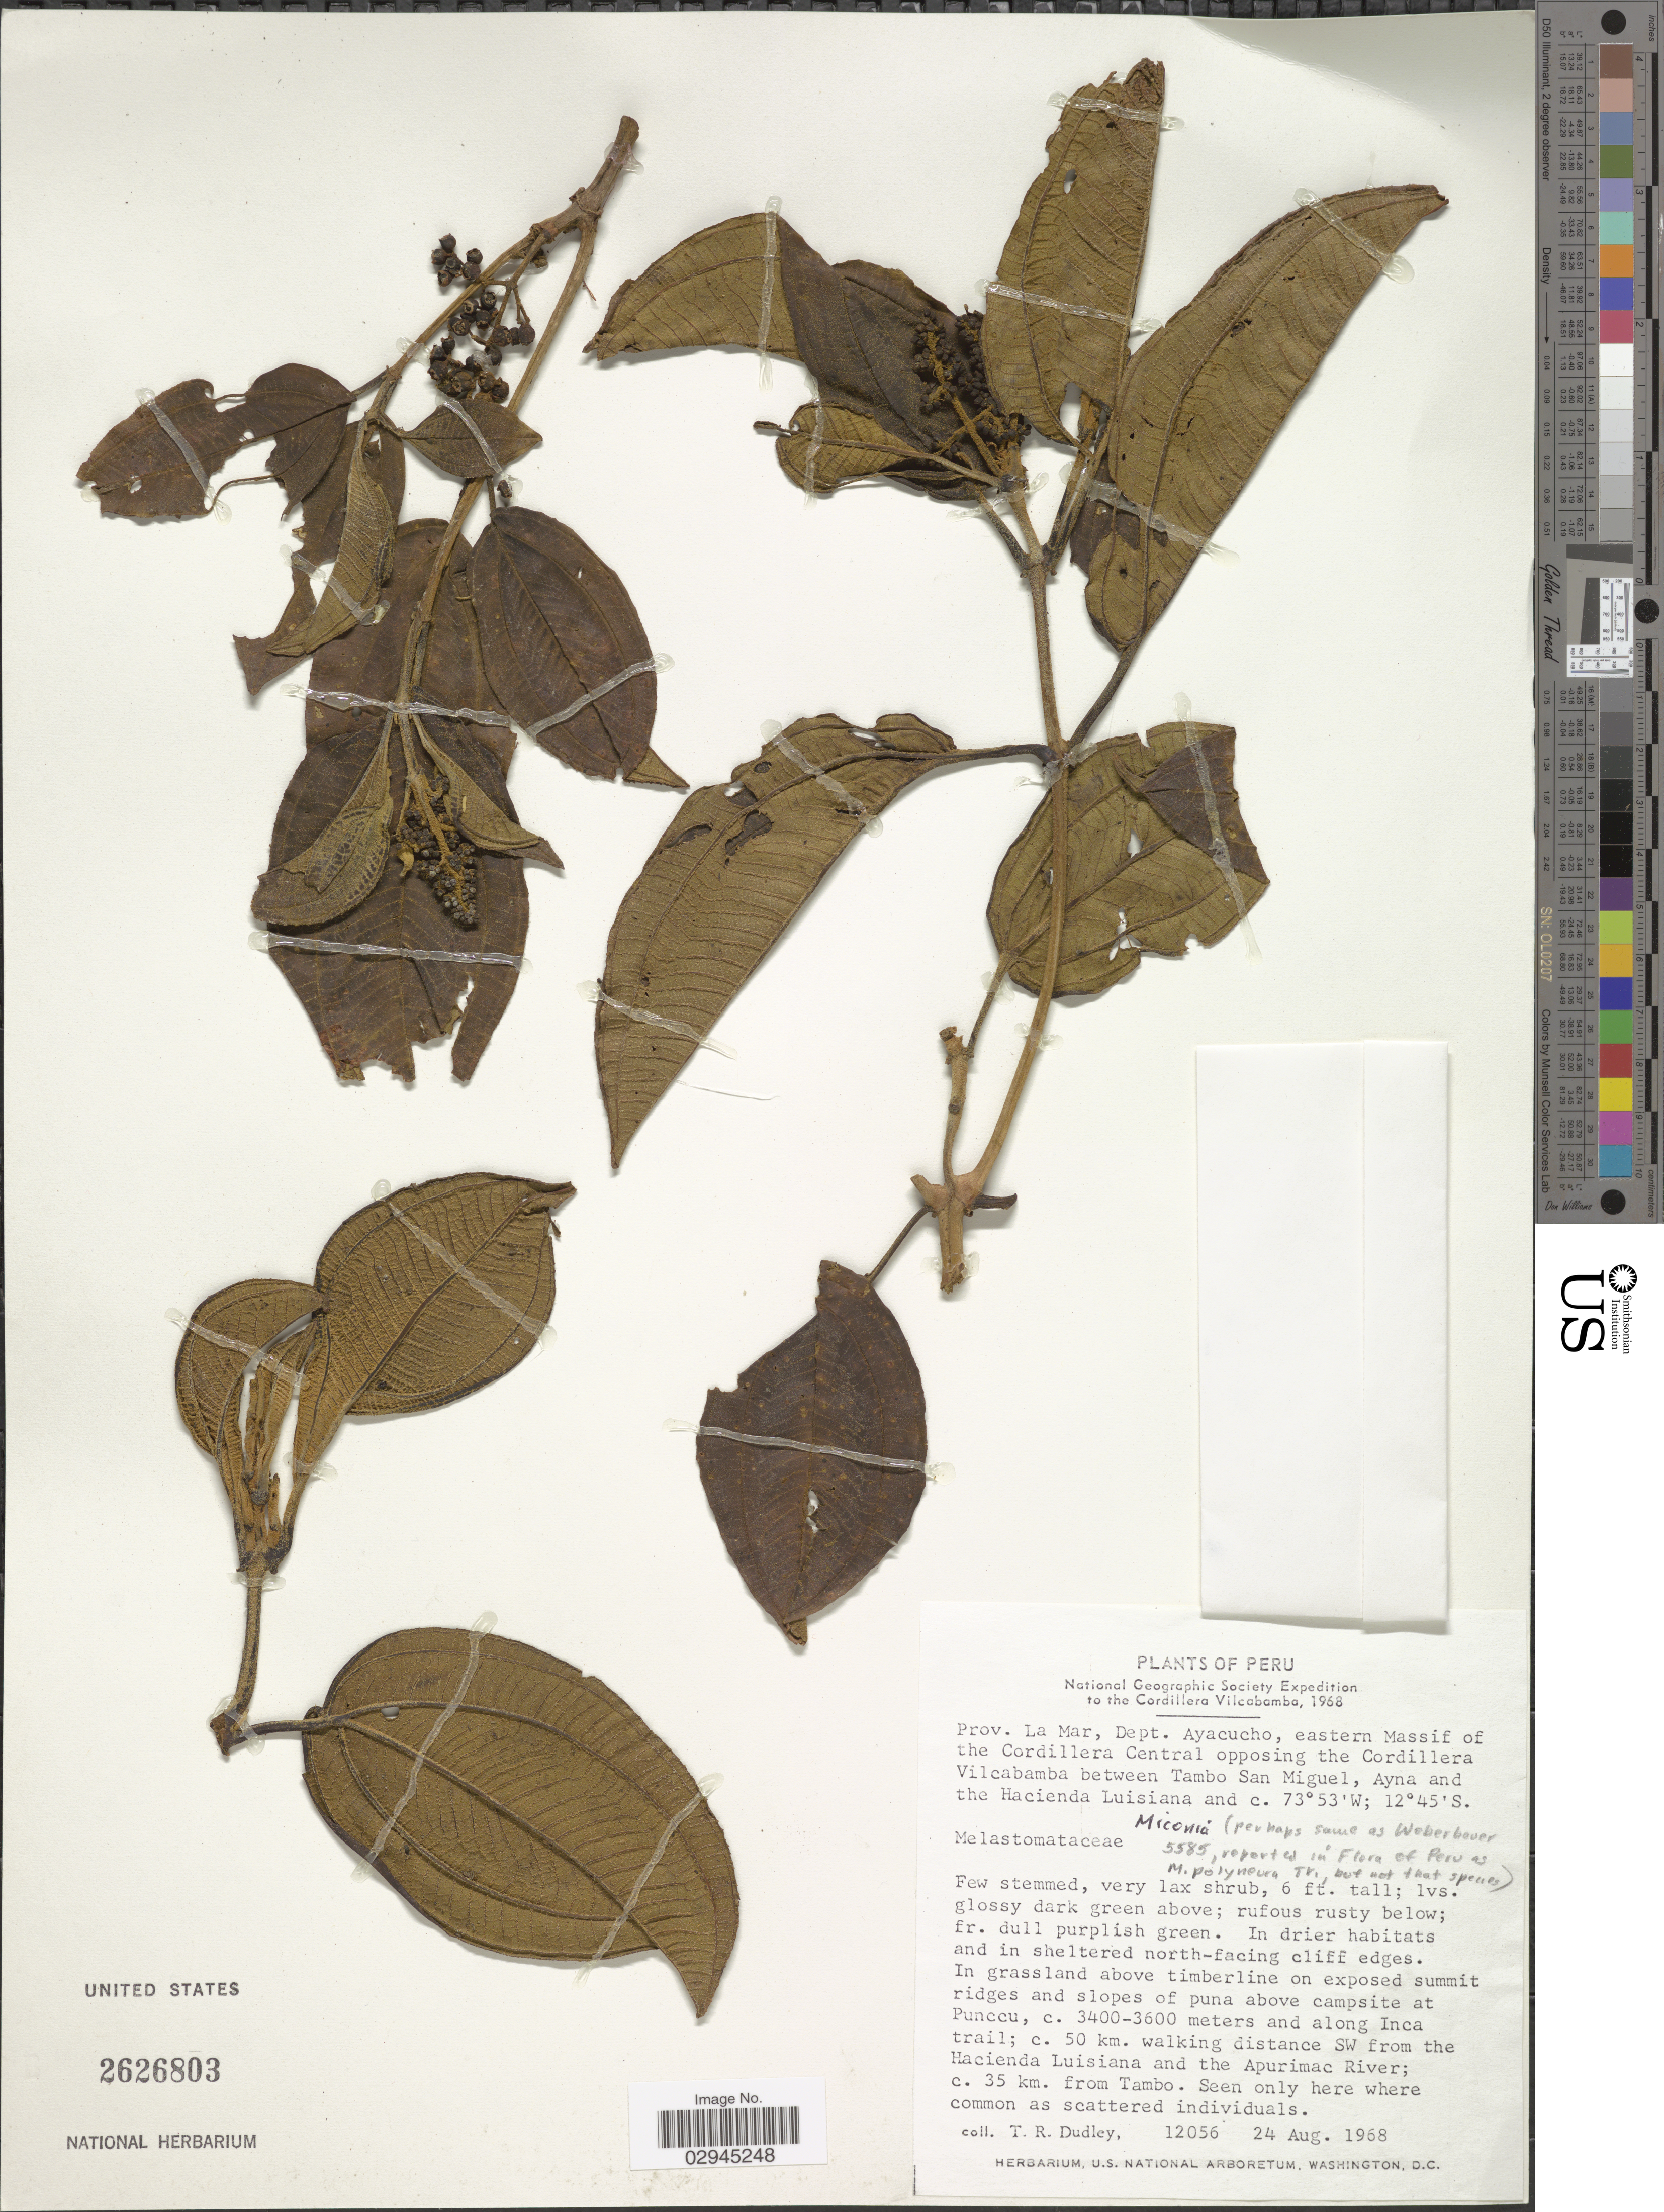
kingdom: Plantae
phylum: Tracheophyta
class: Magnoliopsida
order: Myrtales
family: Melastomataceae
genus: Miconia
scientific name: Miconia sp.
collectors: T. R. Dudley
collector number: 12056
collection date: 1968-08-24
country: Peru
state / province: Ayacucho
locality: Cordillera Vilcabamba. Prov. La Mar, Dept. Ayacucho, eastern Massif of the Cordillera Central opposing the Cordillera Vilcabamba between Tambo San Miguel, Ayna and the Hacienda Luisiana. In grassland above timberline on exposed summit ridges and slopes of puna above campsite at Punccu, and along Inca trail; c.50 km. walking distance SW from the Hacienda Luisiana and the Apurimac River; c. 35 km. from Tambo.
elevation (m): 3400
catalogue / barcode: US 2626803